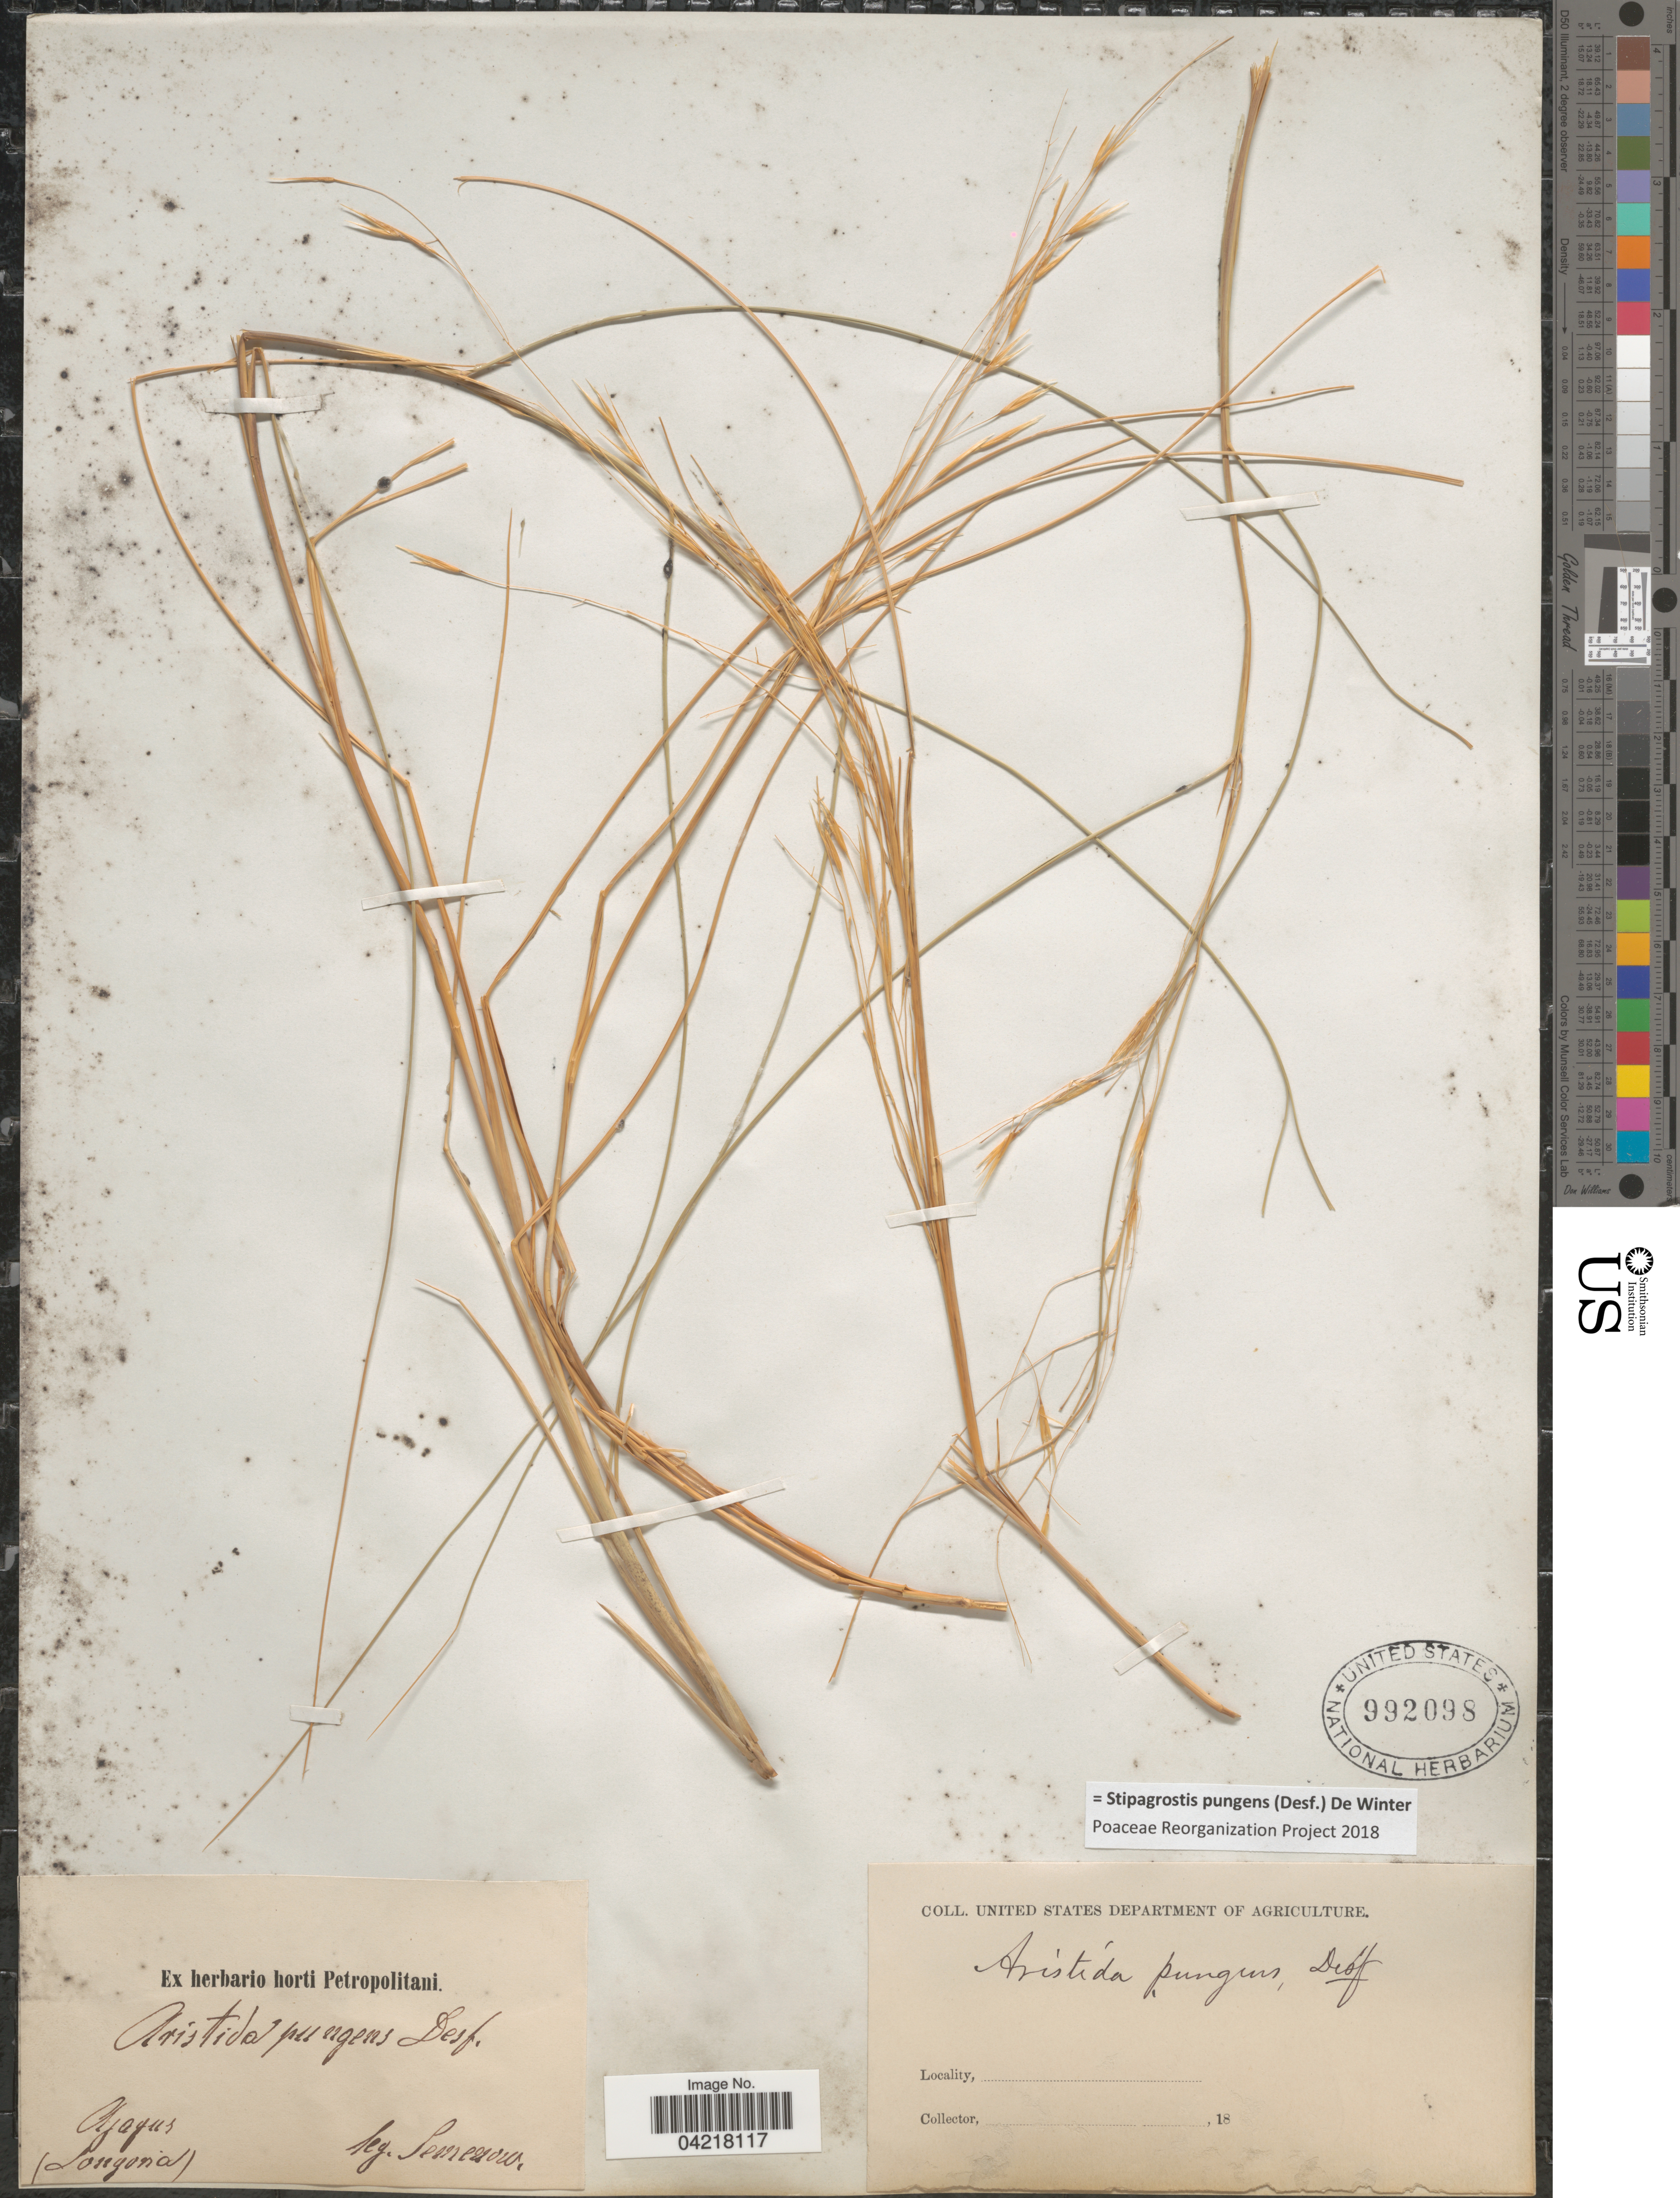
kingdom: Plantae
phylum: Tracheophyta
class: Liliopsida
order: Poales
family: Poaceae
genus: Stipagrostis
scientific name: Stipagrostis pungens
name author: (Desf.) De Winter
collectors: P. P. Semenov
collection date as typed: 18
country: Kazakhstan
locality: Ajagus (Songoria).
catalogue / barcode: US 992098